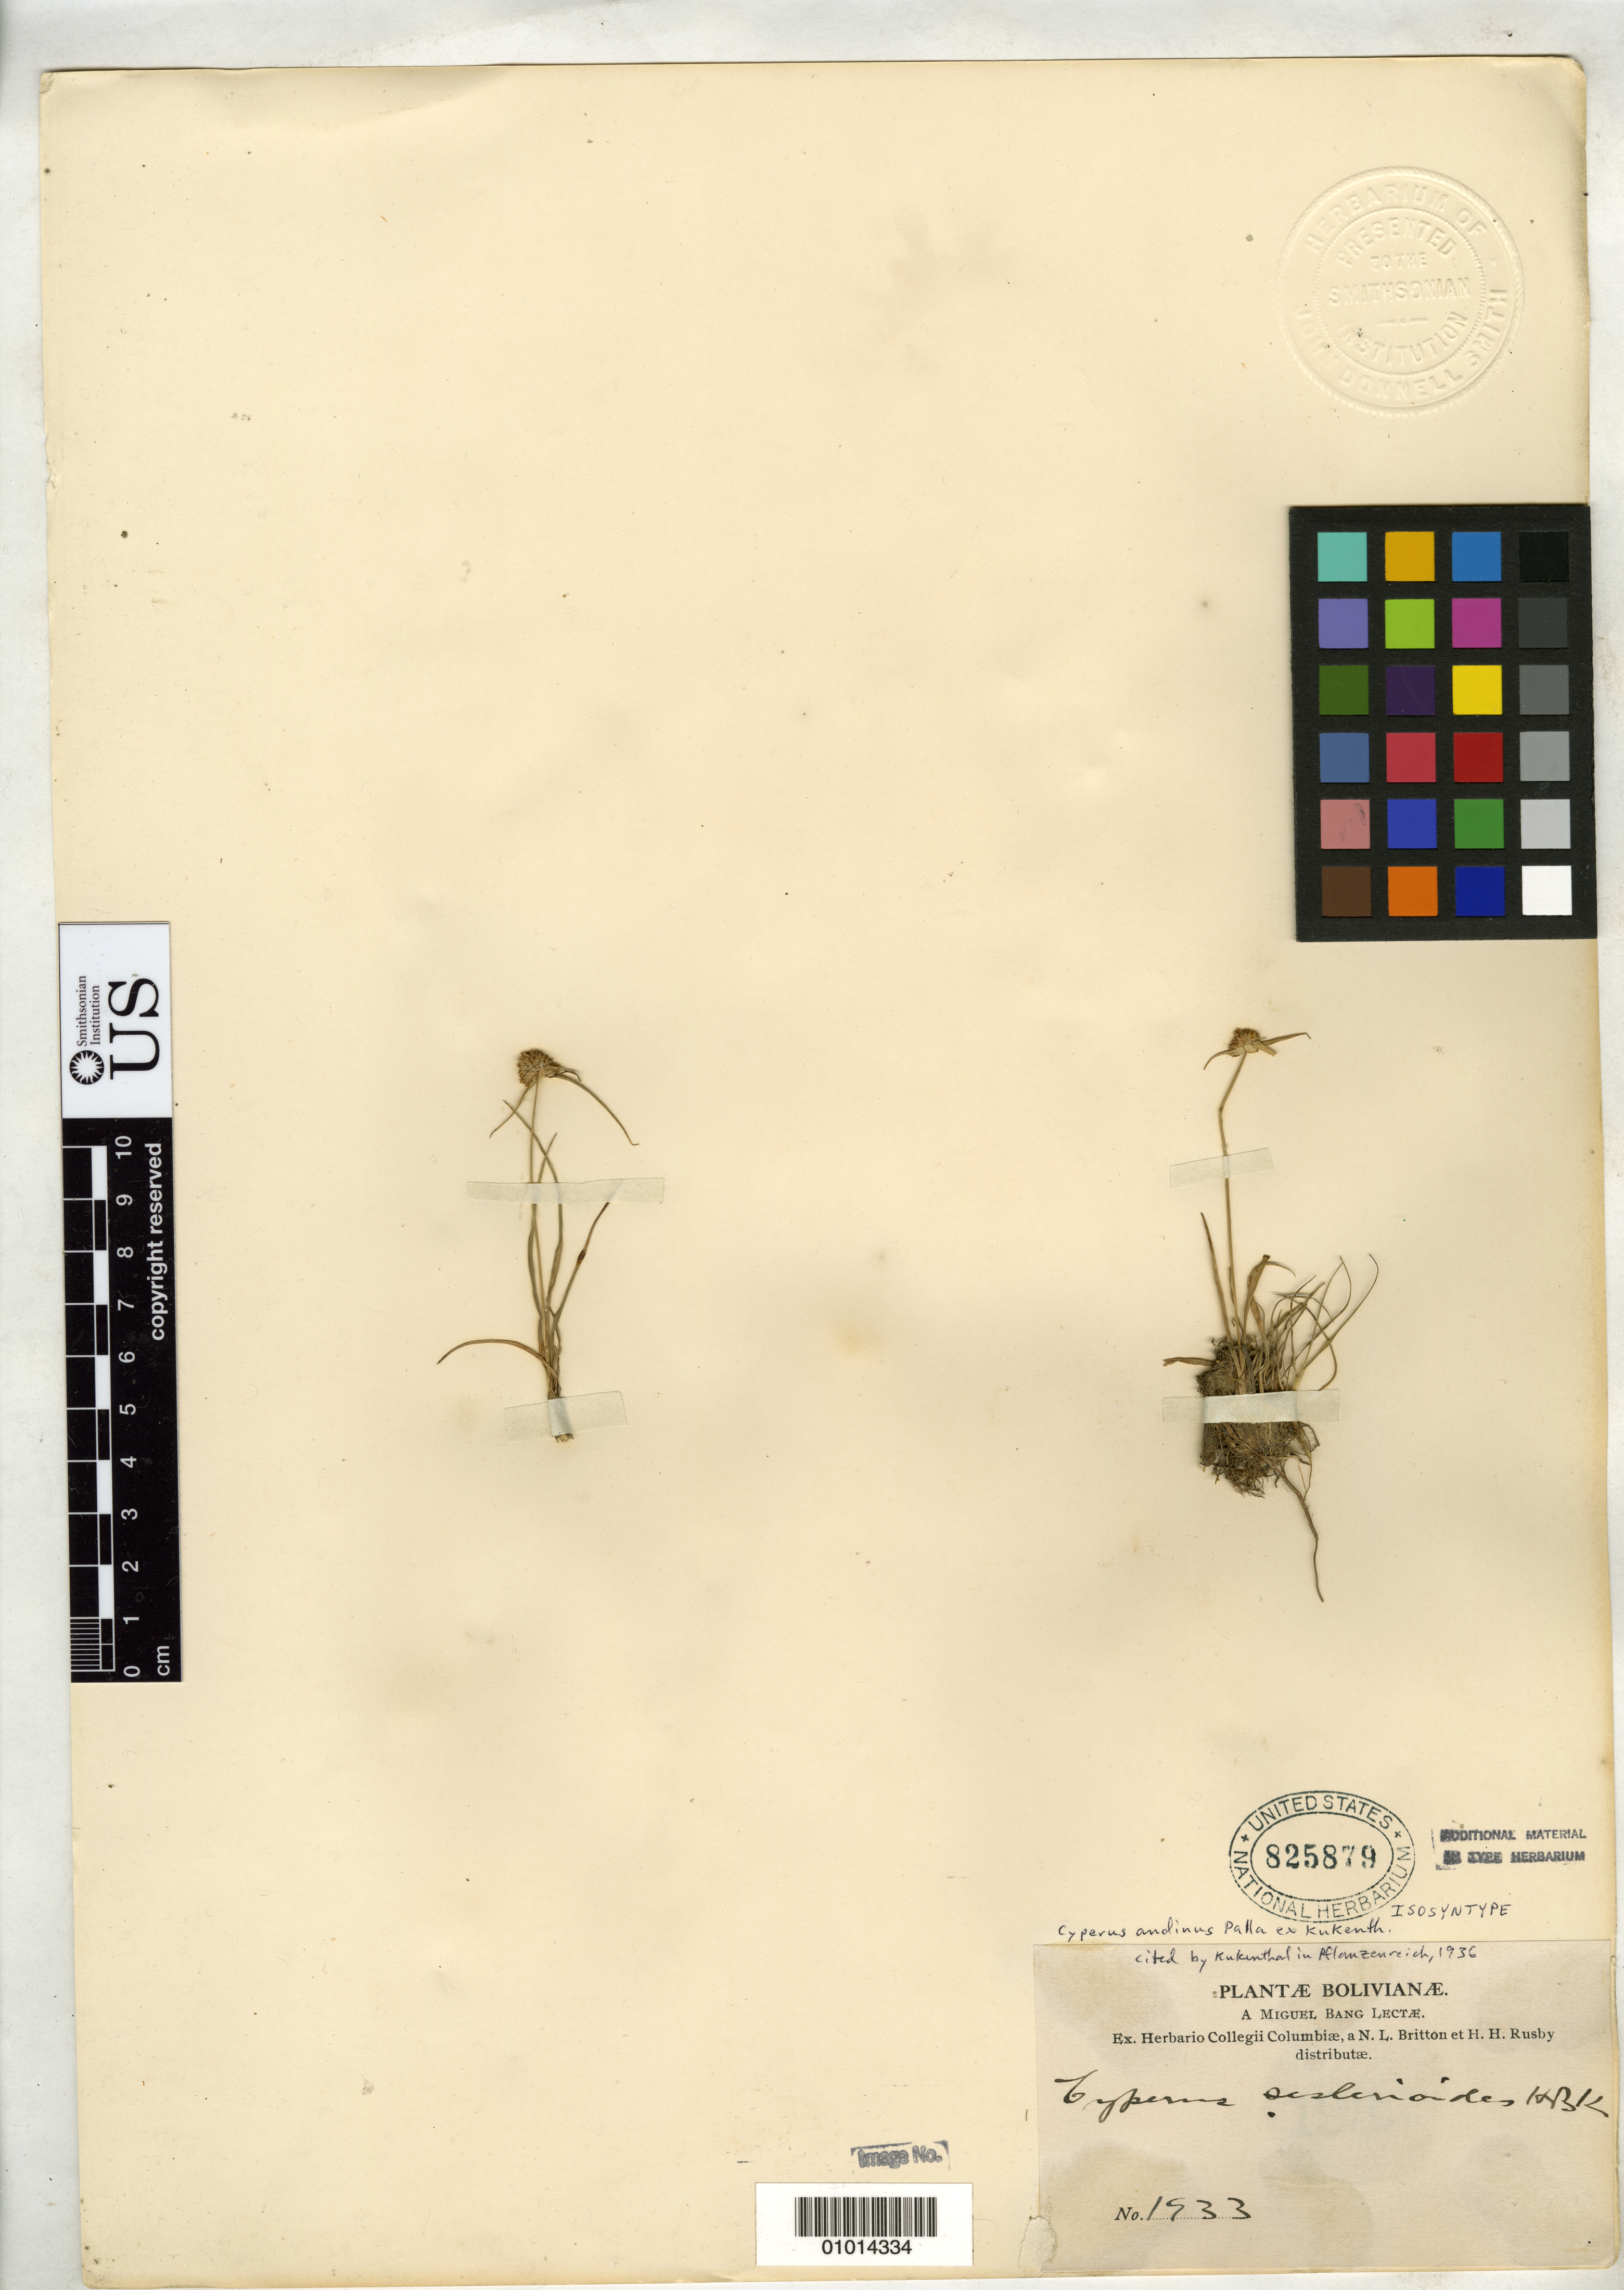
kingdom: Plantae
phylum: Tracheophyta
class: Liliopsida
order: Poales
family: Cyperaceae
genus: Cyperus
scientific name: Cyperus andinus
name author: Palla ex Kük. in Engl.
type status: Isosyntype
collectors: M. Bang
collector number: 1933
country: Bolivia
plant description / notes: Specimen ex John Donnell Smith herbarium.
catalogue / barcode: US 825879